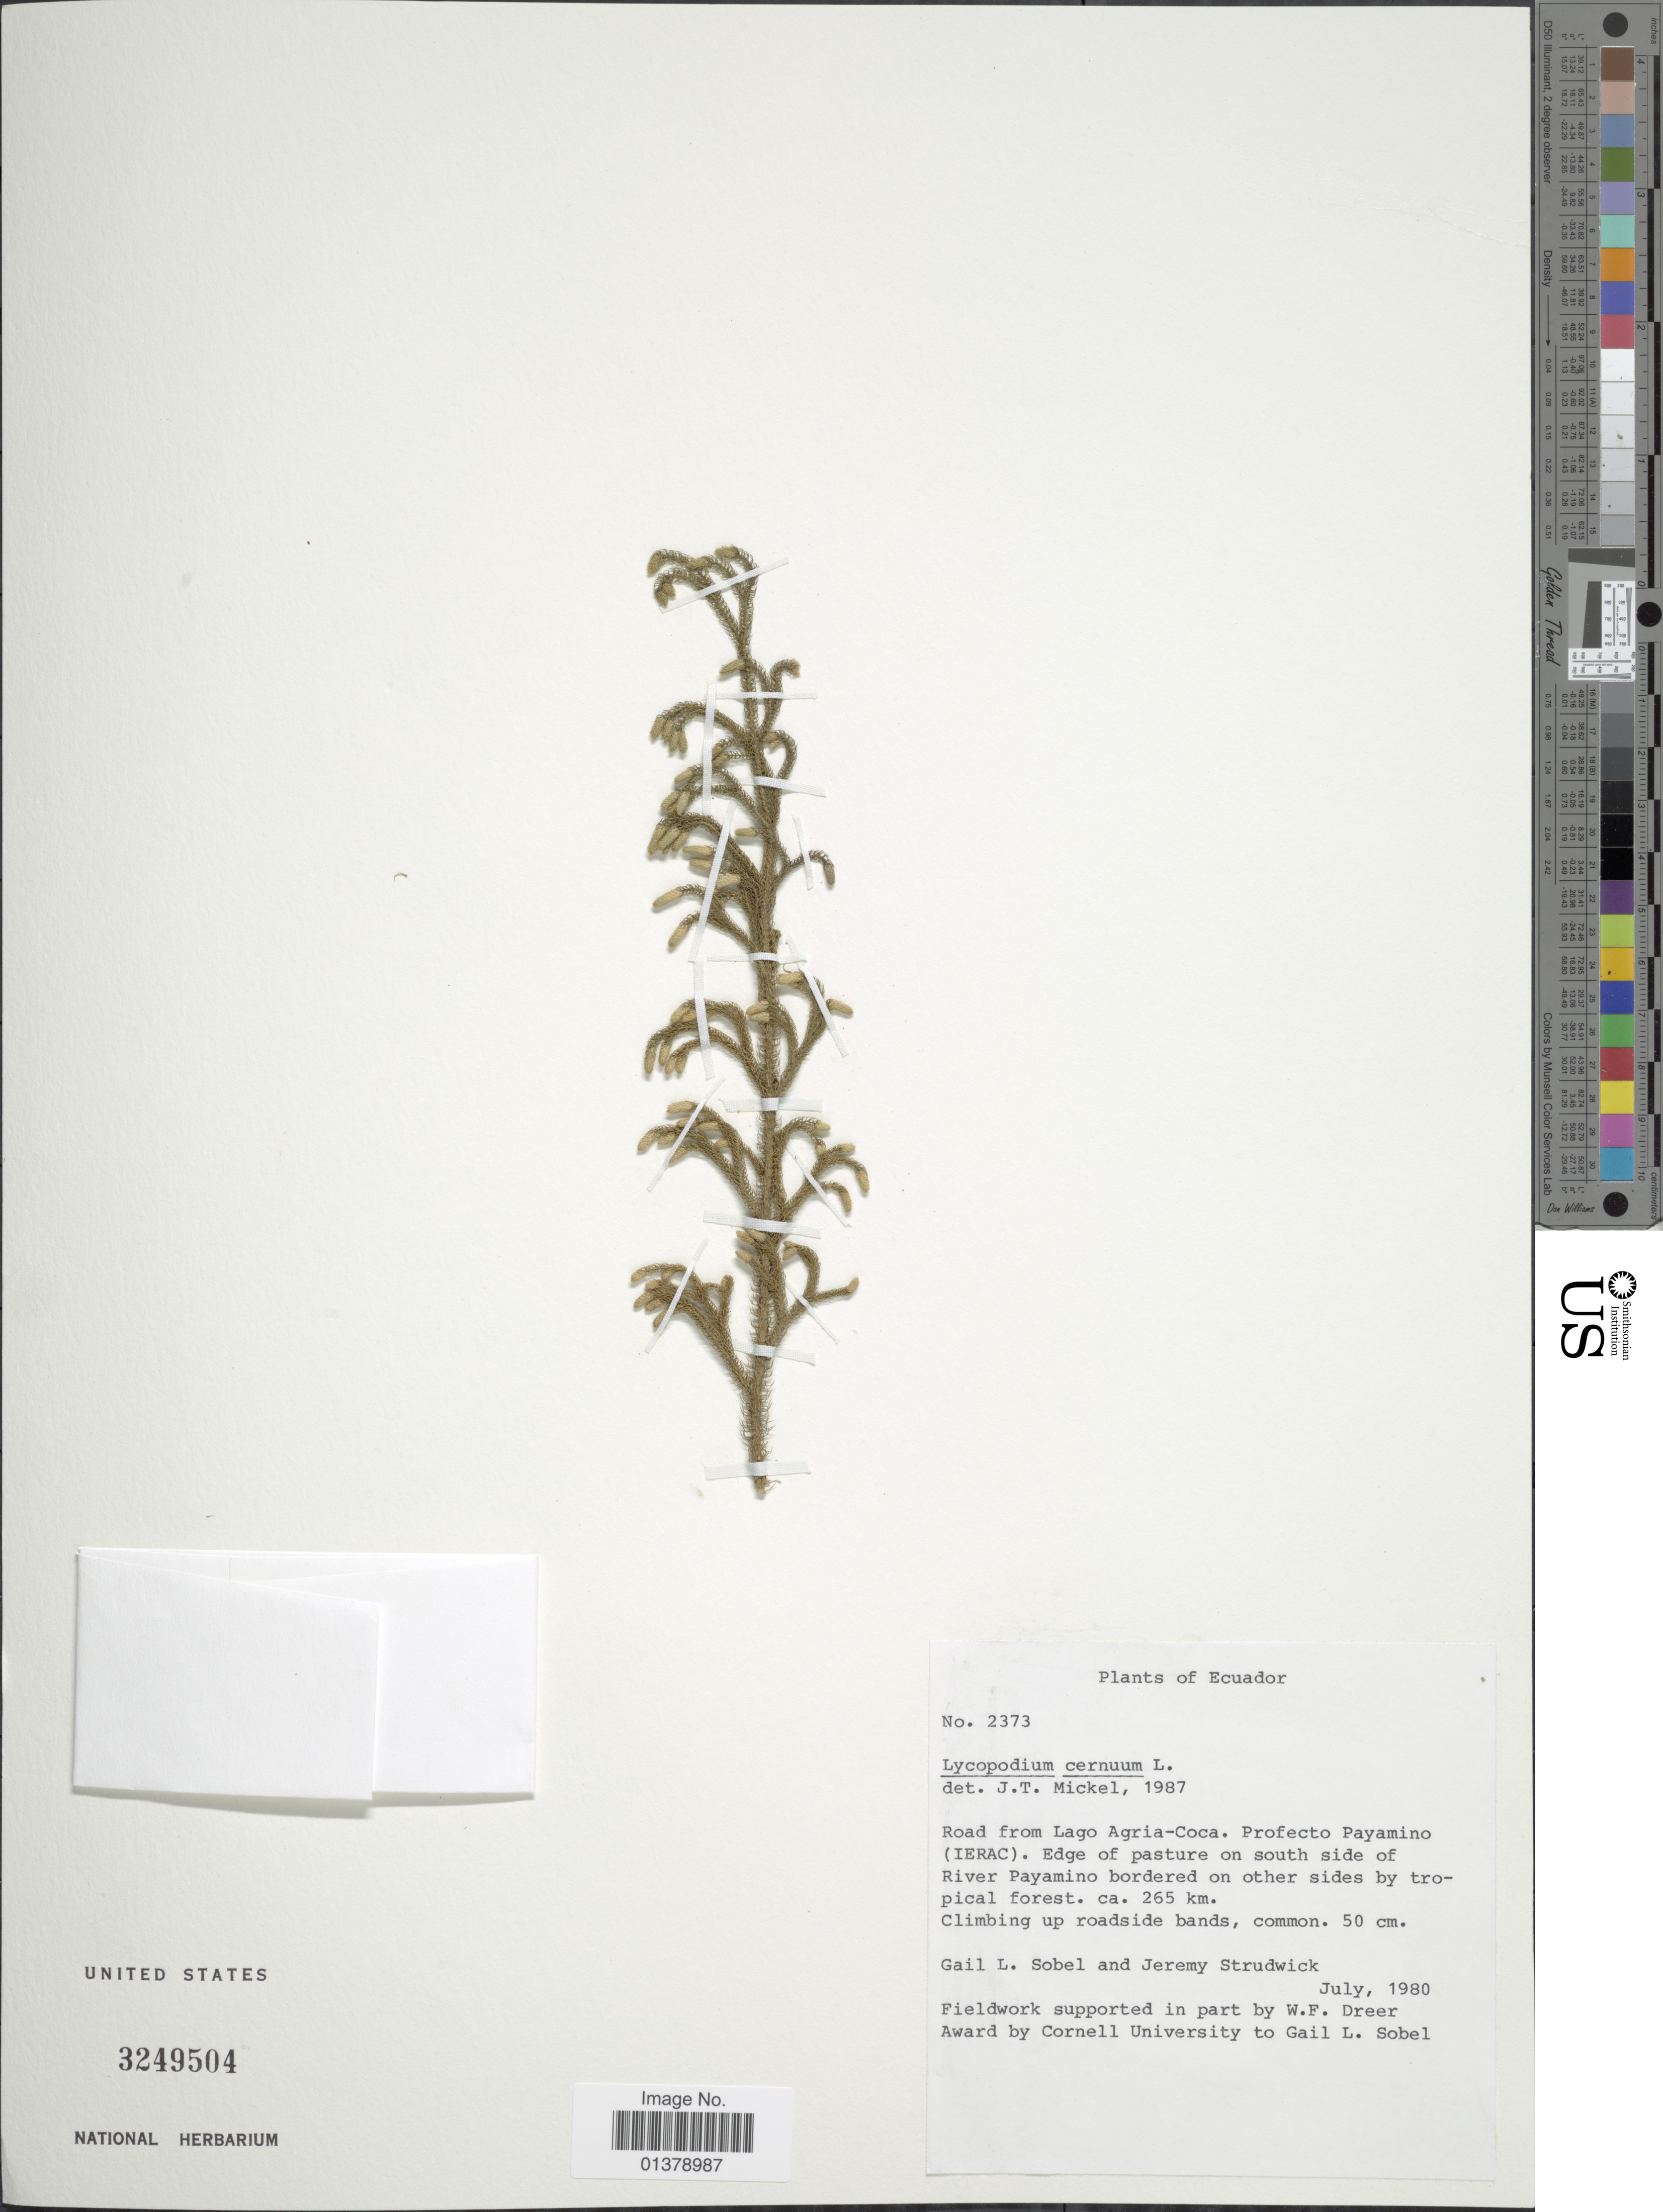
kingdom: Plantae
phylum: Tracheophyta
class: Lycopodiopsida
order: Lycopodiales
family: Lycopodiaceae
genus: Palhinhaea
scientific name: Palhinhaea cernua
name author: (L.) Vasc. & Franco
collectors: G. L. Sobel & J. J. Strudwick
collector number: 2373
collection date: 1980-07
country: Ecuador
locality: Road from Lago Agria-Coca, Profecto Payamino (IERAC), Edge of pasture on south side of River Payamino bordered on other sides by tropical forest, ca. 265 km, Climbing up roadside bands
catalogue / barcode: US 3249504